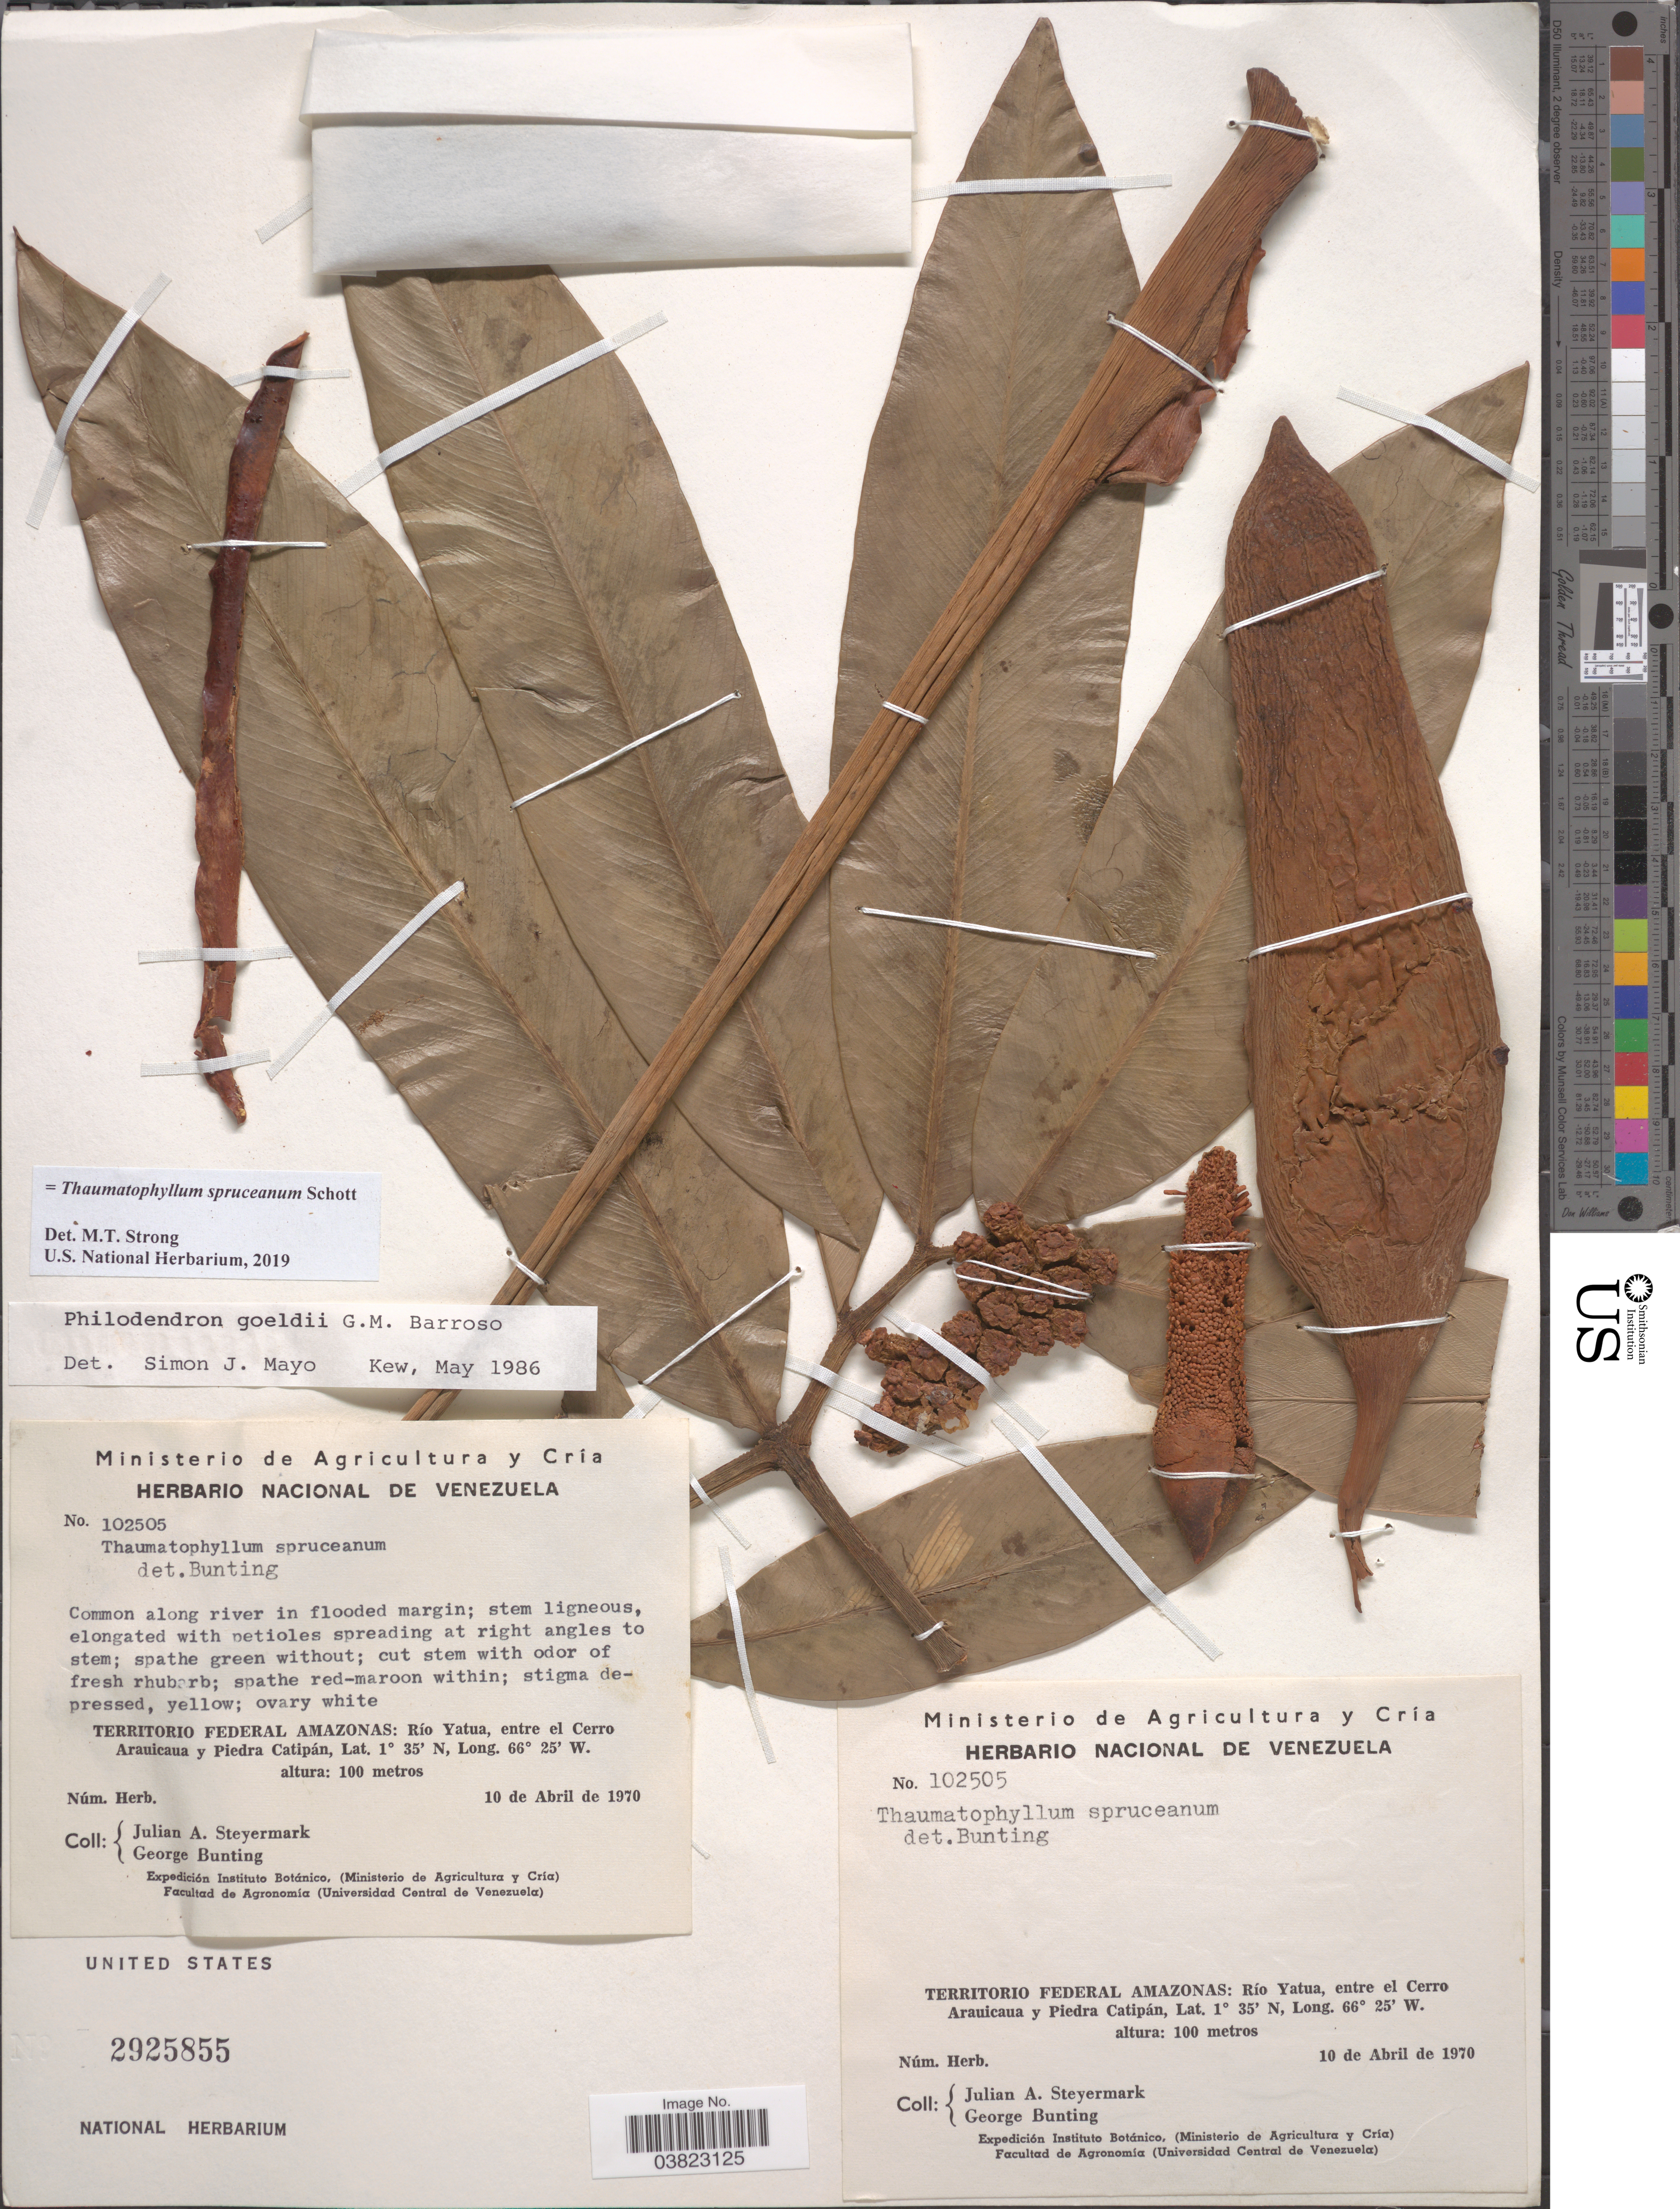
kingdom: Plantae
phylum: Tracheophyta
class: Liliopsida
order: Alismatales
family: Araceae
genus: Thaumatophyllum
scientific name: Thaumatophyllum spruceanum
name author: Schott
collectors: J. Steyermark & G. S. Bunting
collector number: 102505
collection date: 1970-04-10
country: Venezuela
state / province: Amazonas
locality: Territorio Federal Amazonas: Río Yatua, entre el Cerro Arauicaua y Piedra Catipán. Along river in flooded margin.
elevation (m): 100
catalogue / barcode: US 2925855